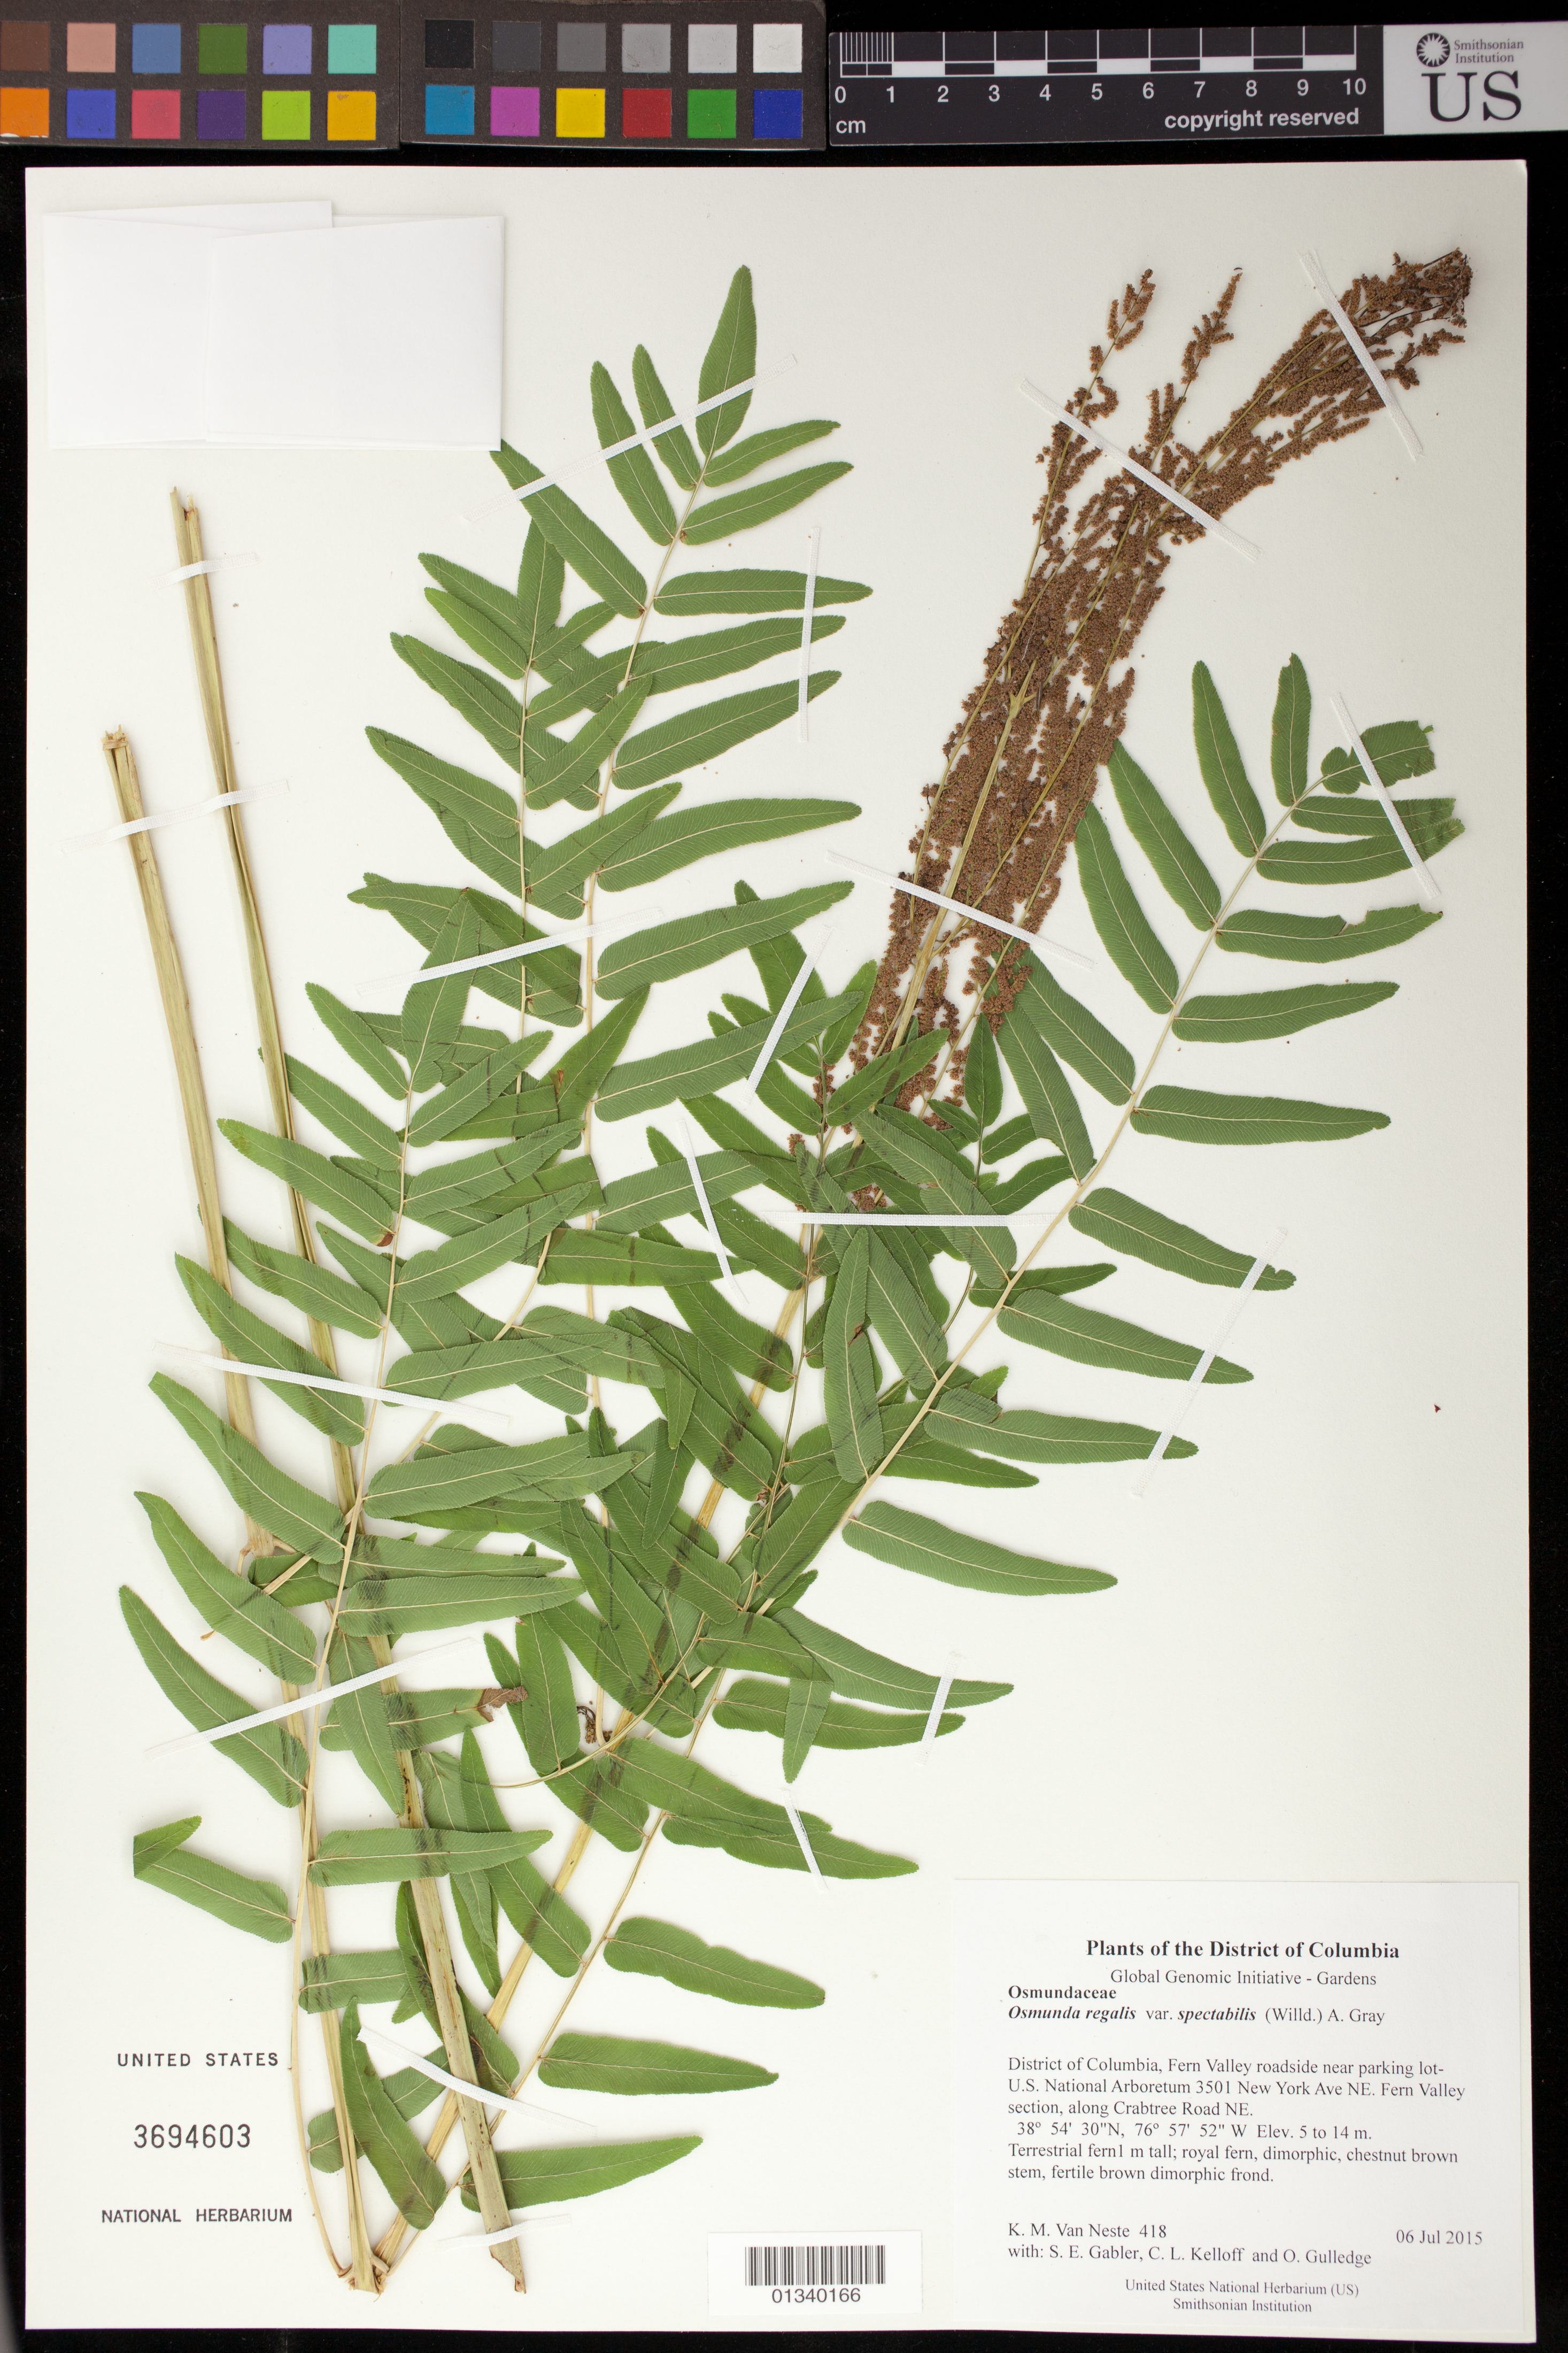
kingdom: Plantae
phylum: Tracheophyta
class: Polypodiopsida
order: Osmundales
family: Osmundaceae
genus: Osmunda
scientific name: Osmunda regalis var. spectabilis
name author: (Willd.) A. Gray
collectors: K. M. Van Neste, S. E. Gabler, C. L. Kelloff & O. Gulledge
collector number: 418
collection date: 2015-07-06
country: United States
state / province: District of Columbia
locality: Fern Valley roadside near parking lot- U.S. National Arboretum 3501 New York Ave NE. Fern Valley section, along Crabtree Road NE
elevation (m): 5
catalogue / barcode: US 3694603